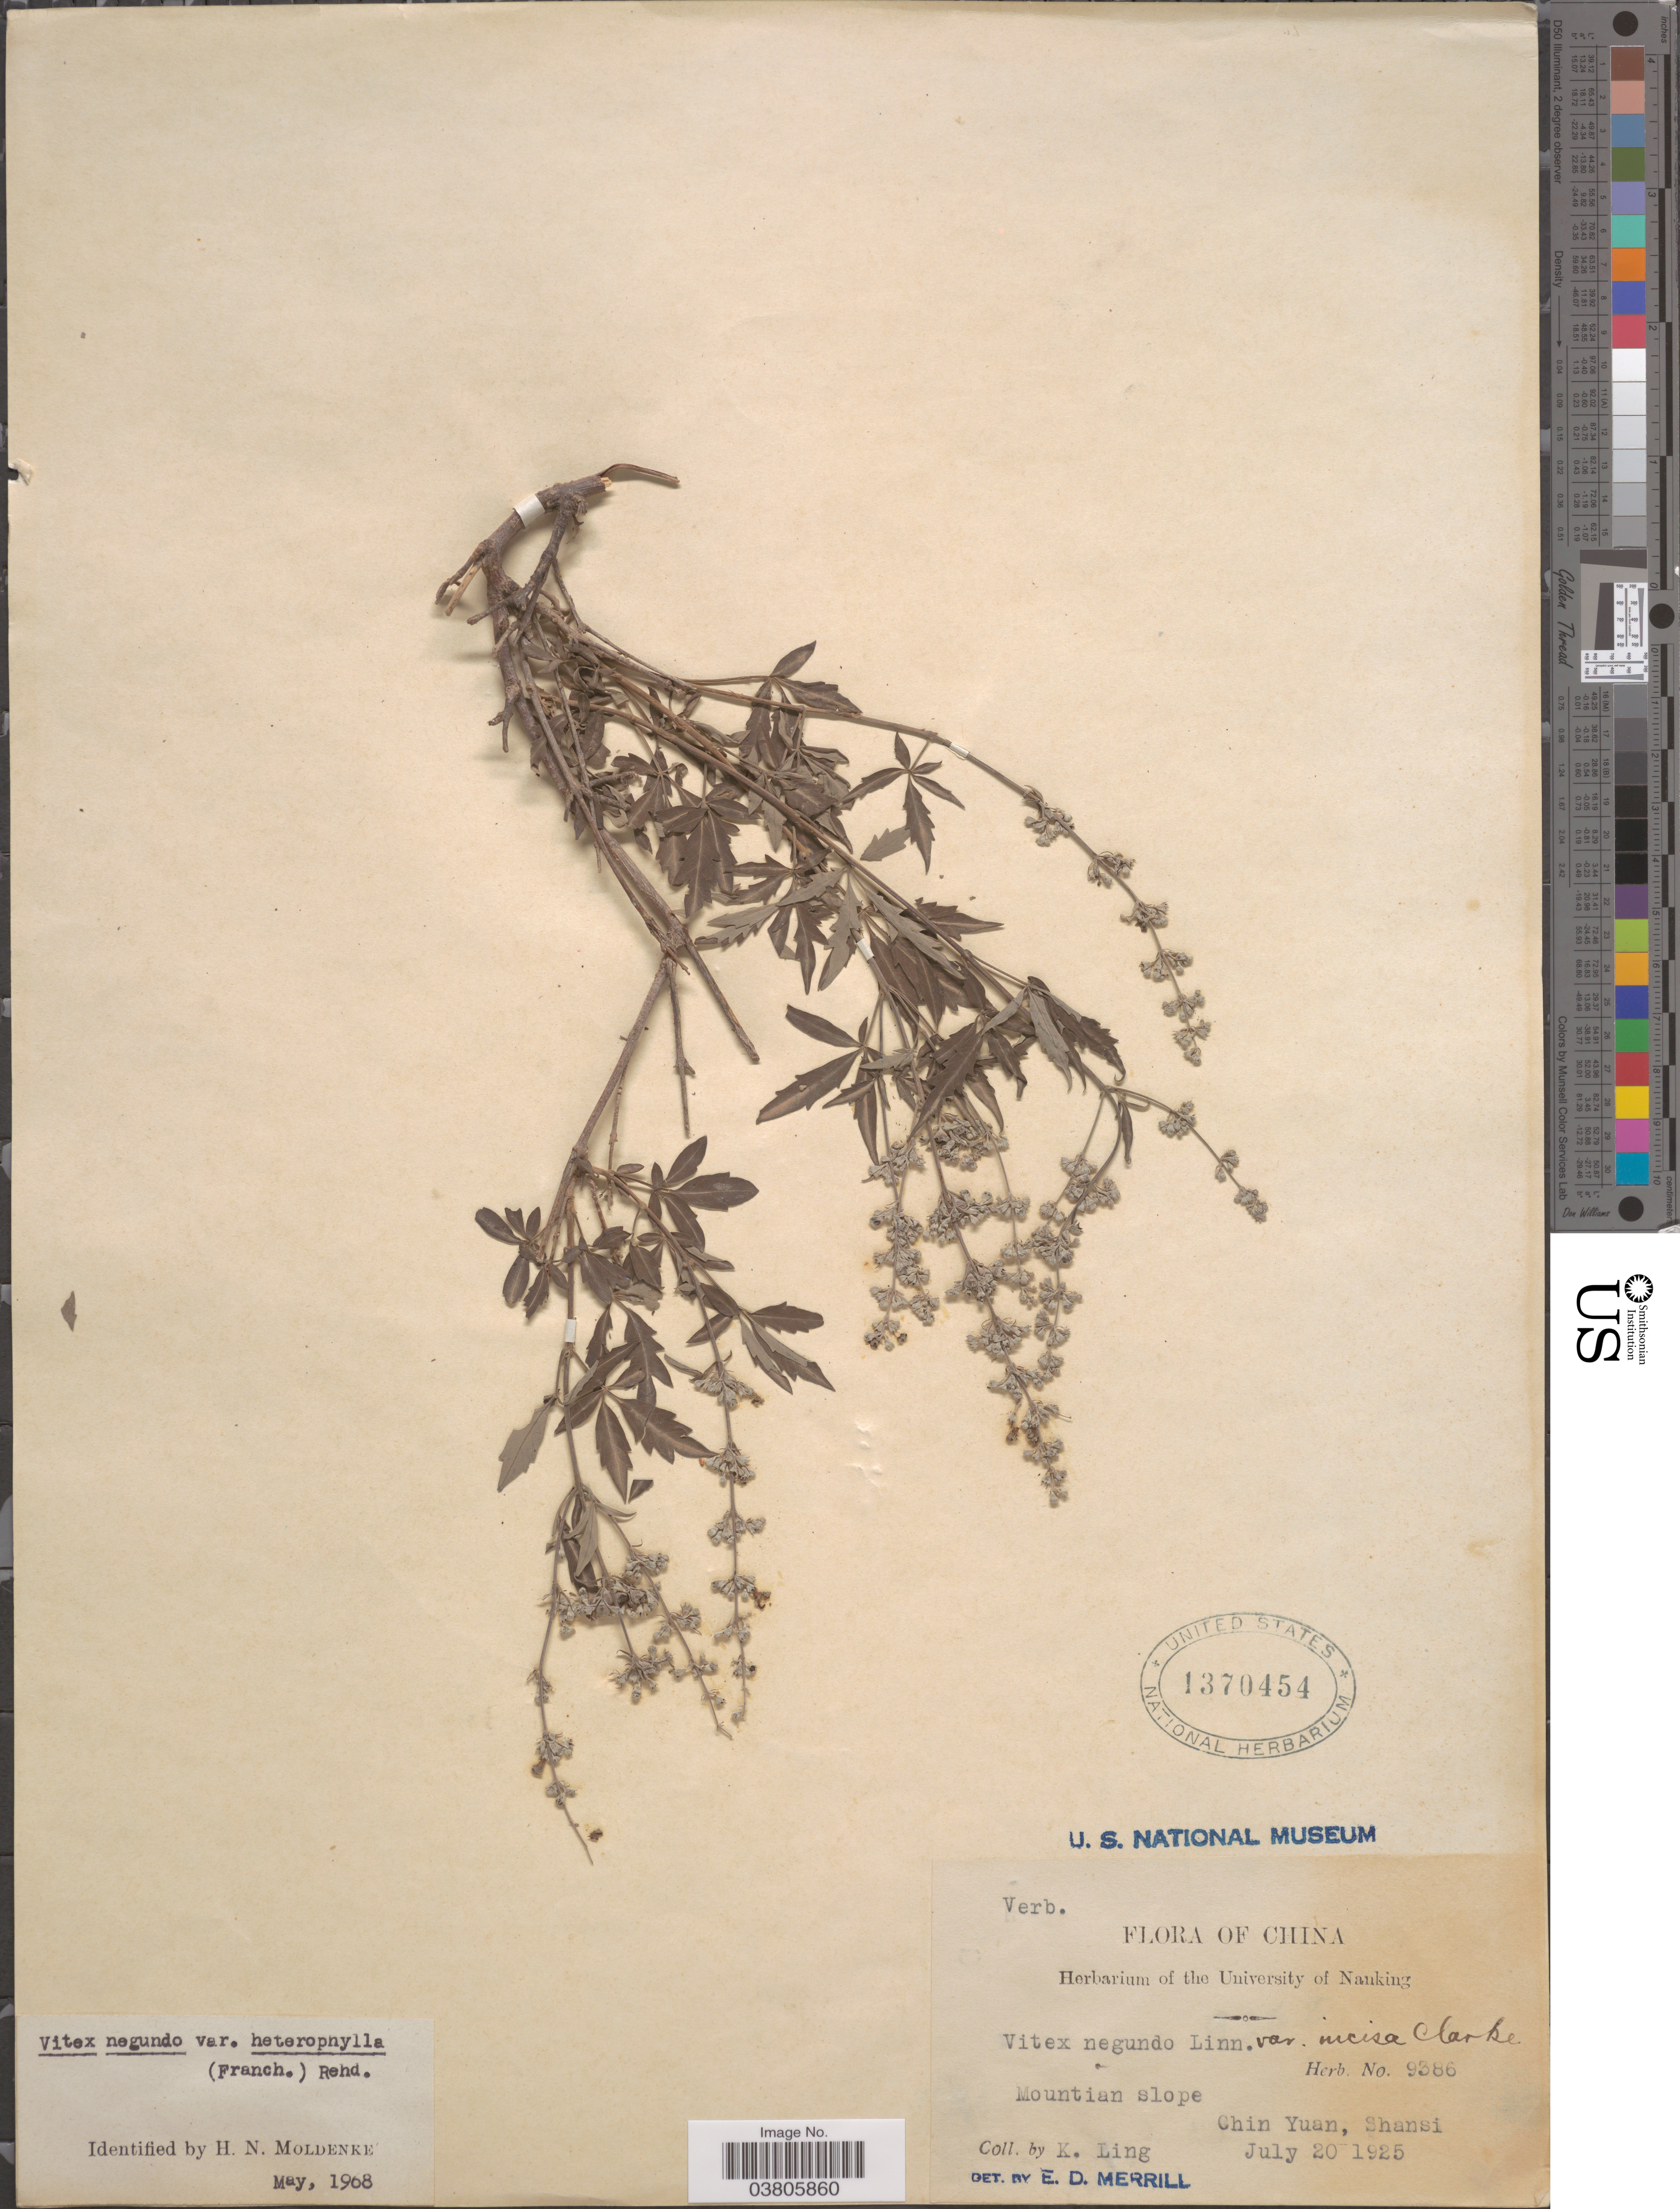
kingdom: Plantae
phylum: Tracheophyta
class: Magnoliopsida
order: Lamiales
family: Lamiaceae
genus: Vitex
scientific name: Vitex negundo var. heterophylla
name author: (Franch.) Rehder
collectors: K. Ling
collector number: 9386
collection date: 1925-07-20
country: China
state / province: Shanxi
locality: Mountain slope. Chin Yuan, Shansi.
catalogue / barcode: US 1370454